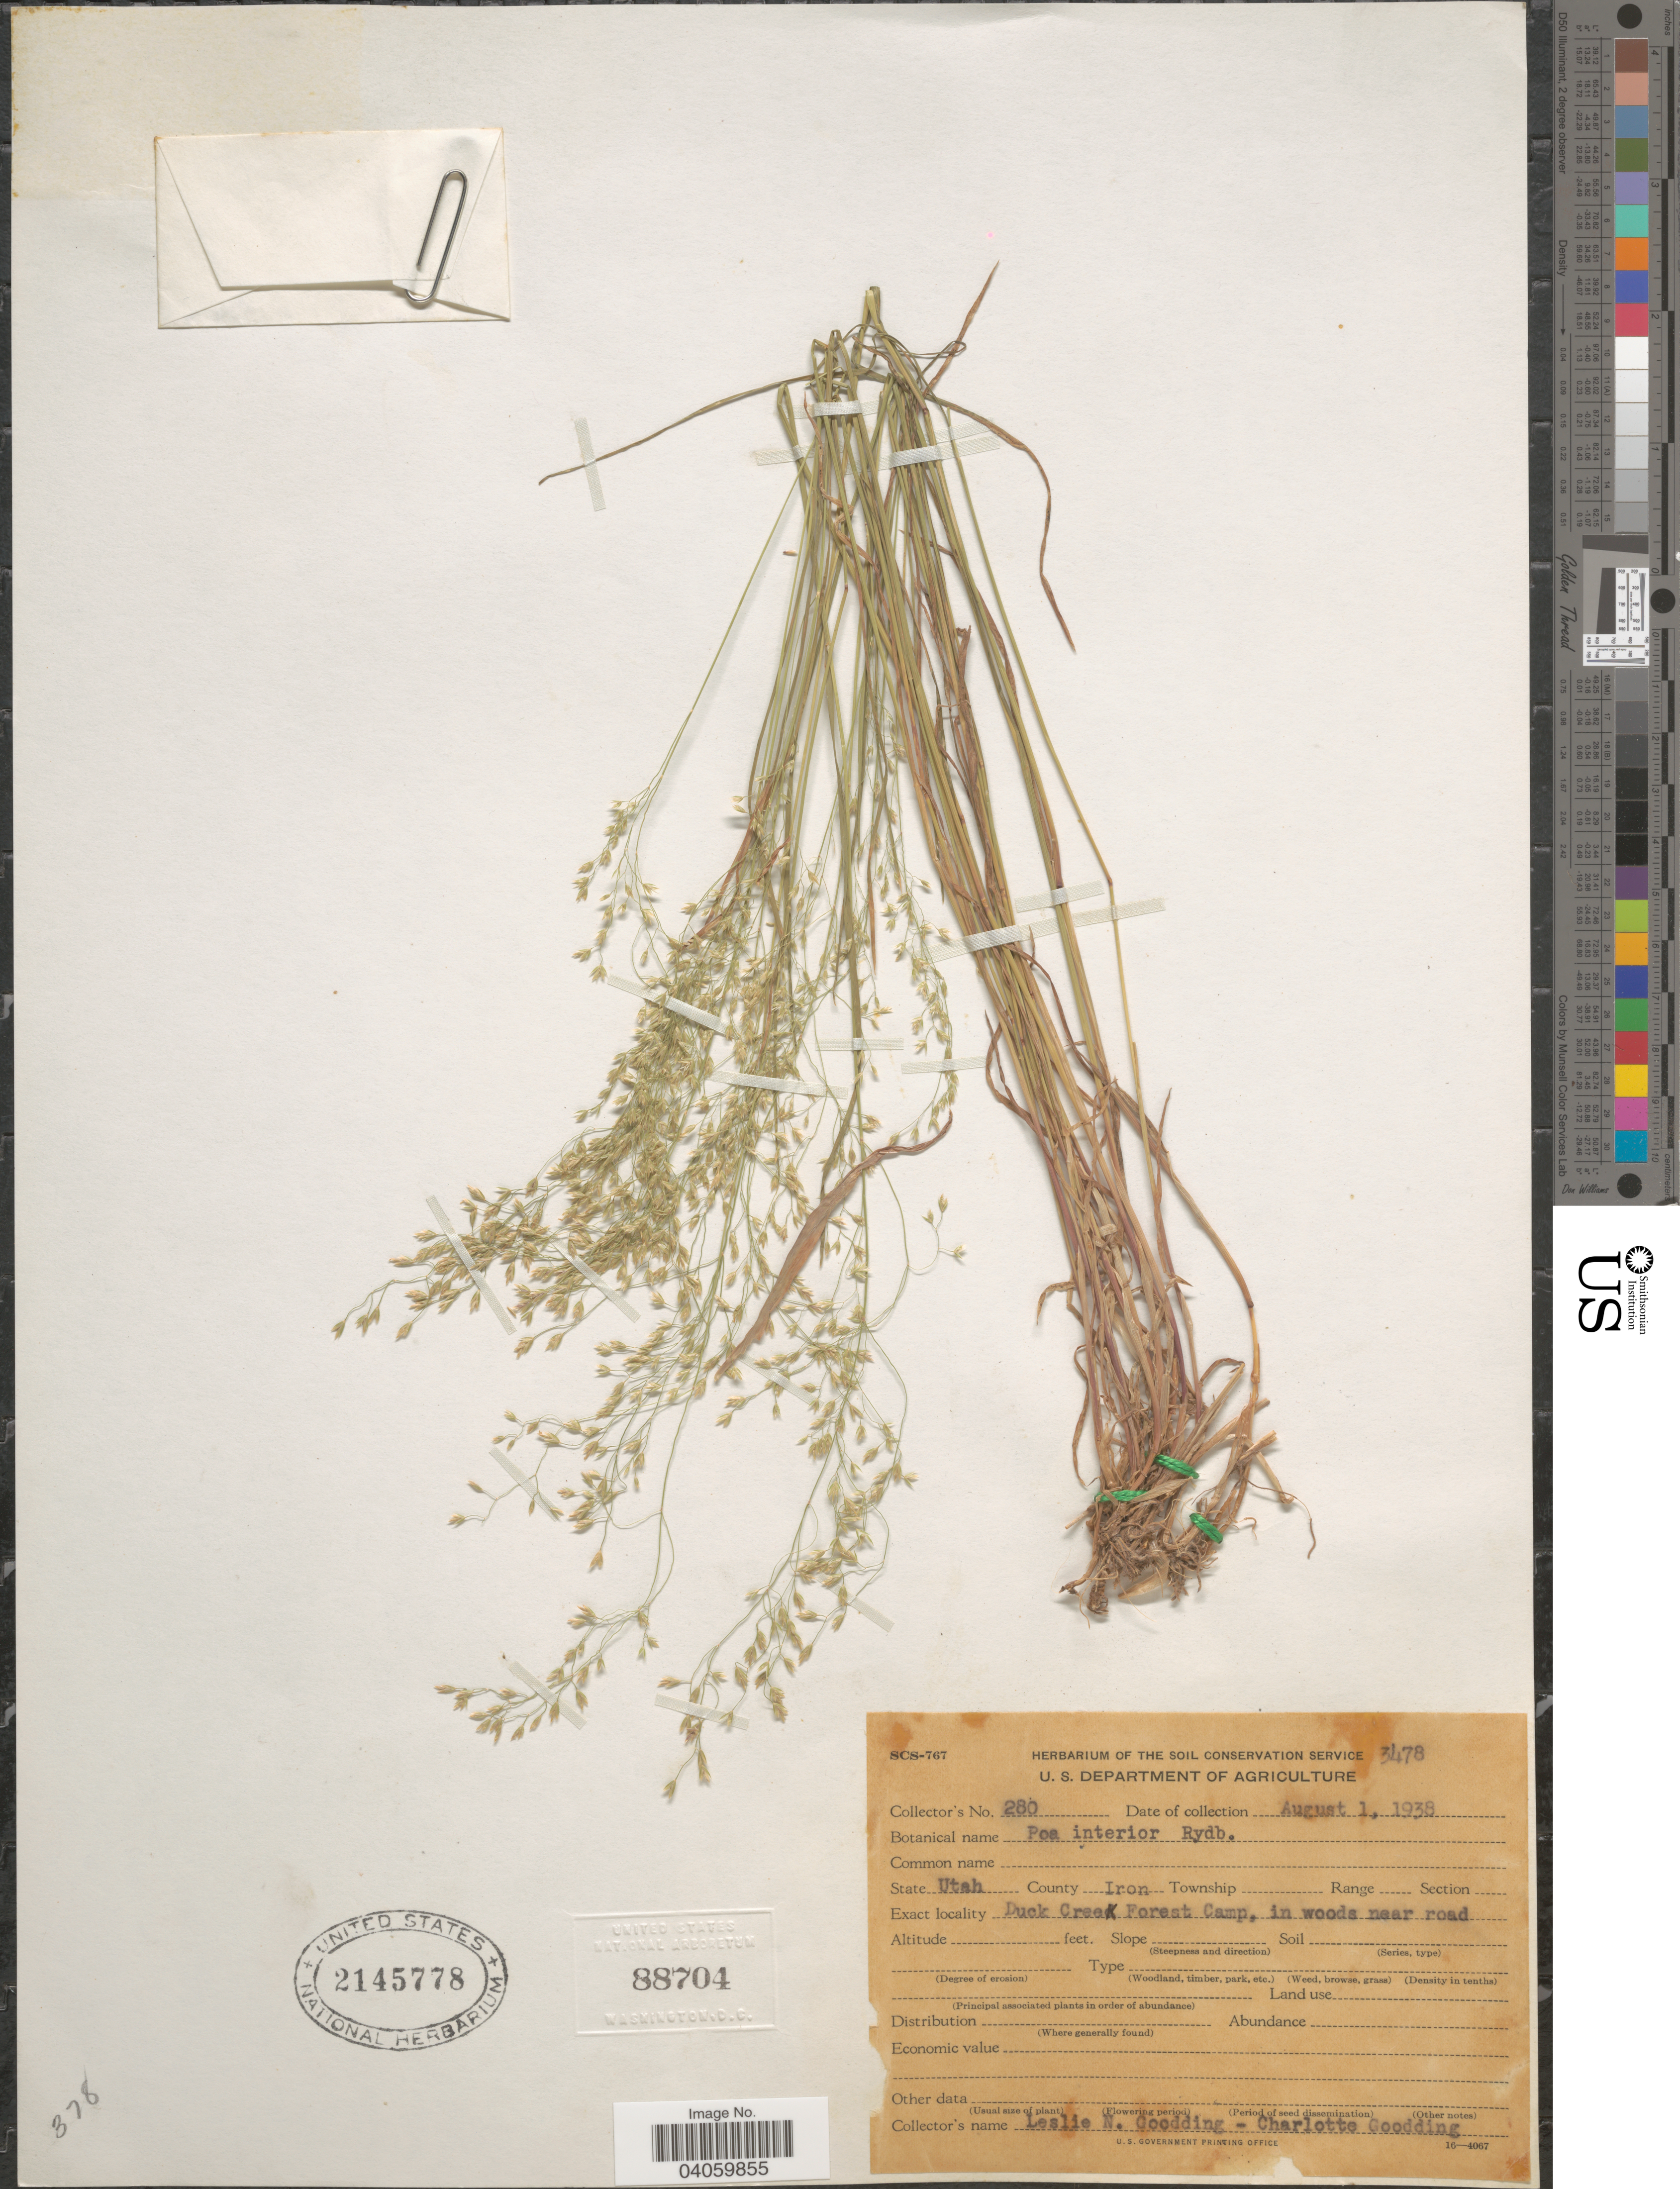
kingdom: Plantae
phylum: Tracheophyta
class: Liliopsida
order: Poales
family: Poaceae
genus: Poa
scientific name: Poa interior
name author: Rydb.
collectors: L. N. Goodding & C. Goodding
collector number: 280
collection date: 1938-08-01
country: United States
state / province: Utah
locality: County Iron. Duck Creek Forest Camp, in woods near road.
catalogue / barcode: US 2145778